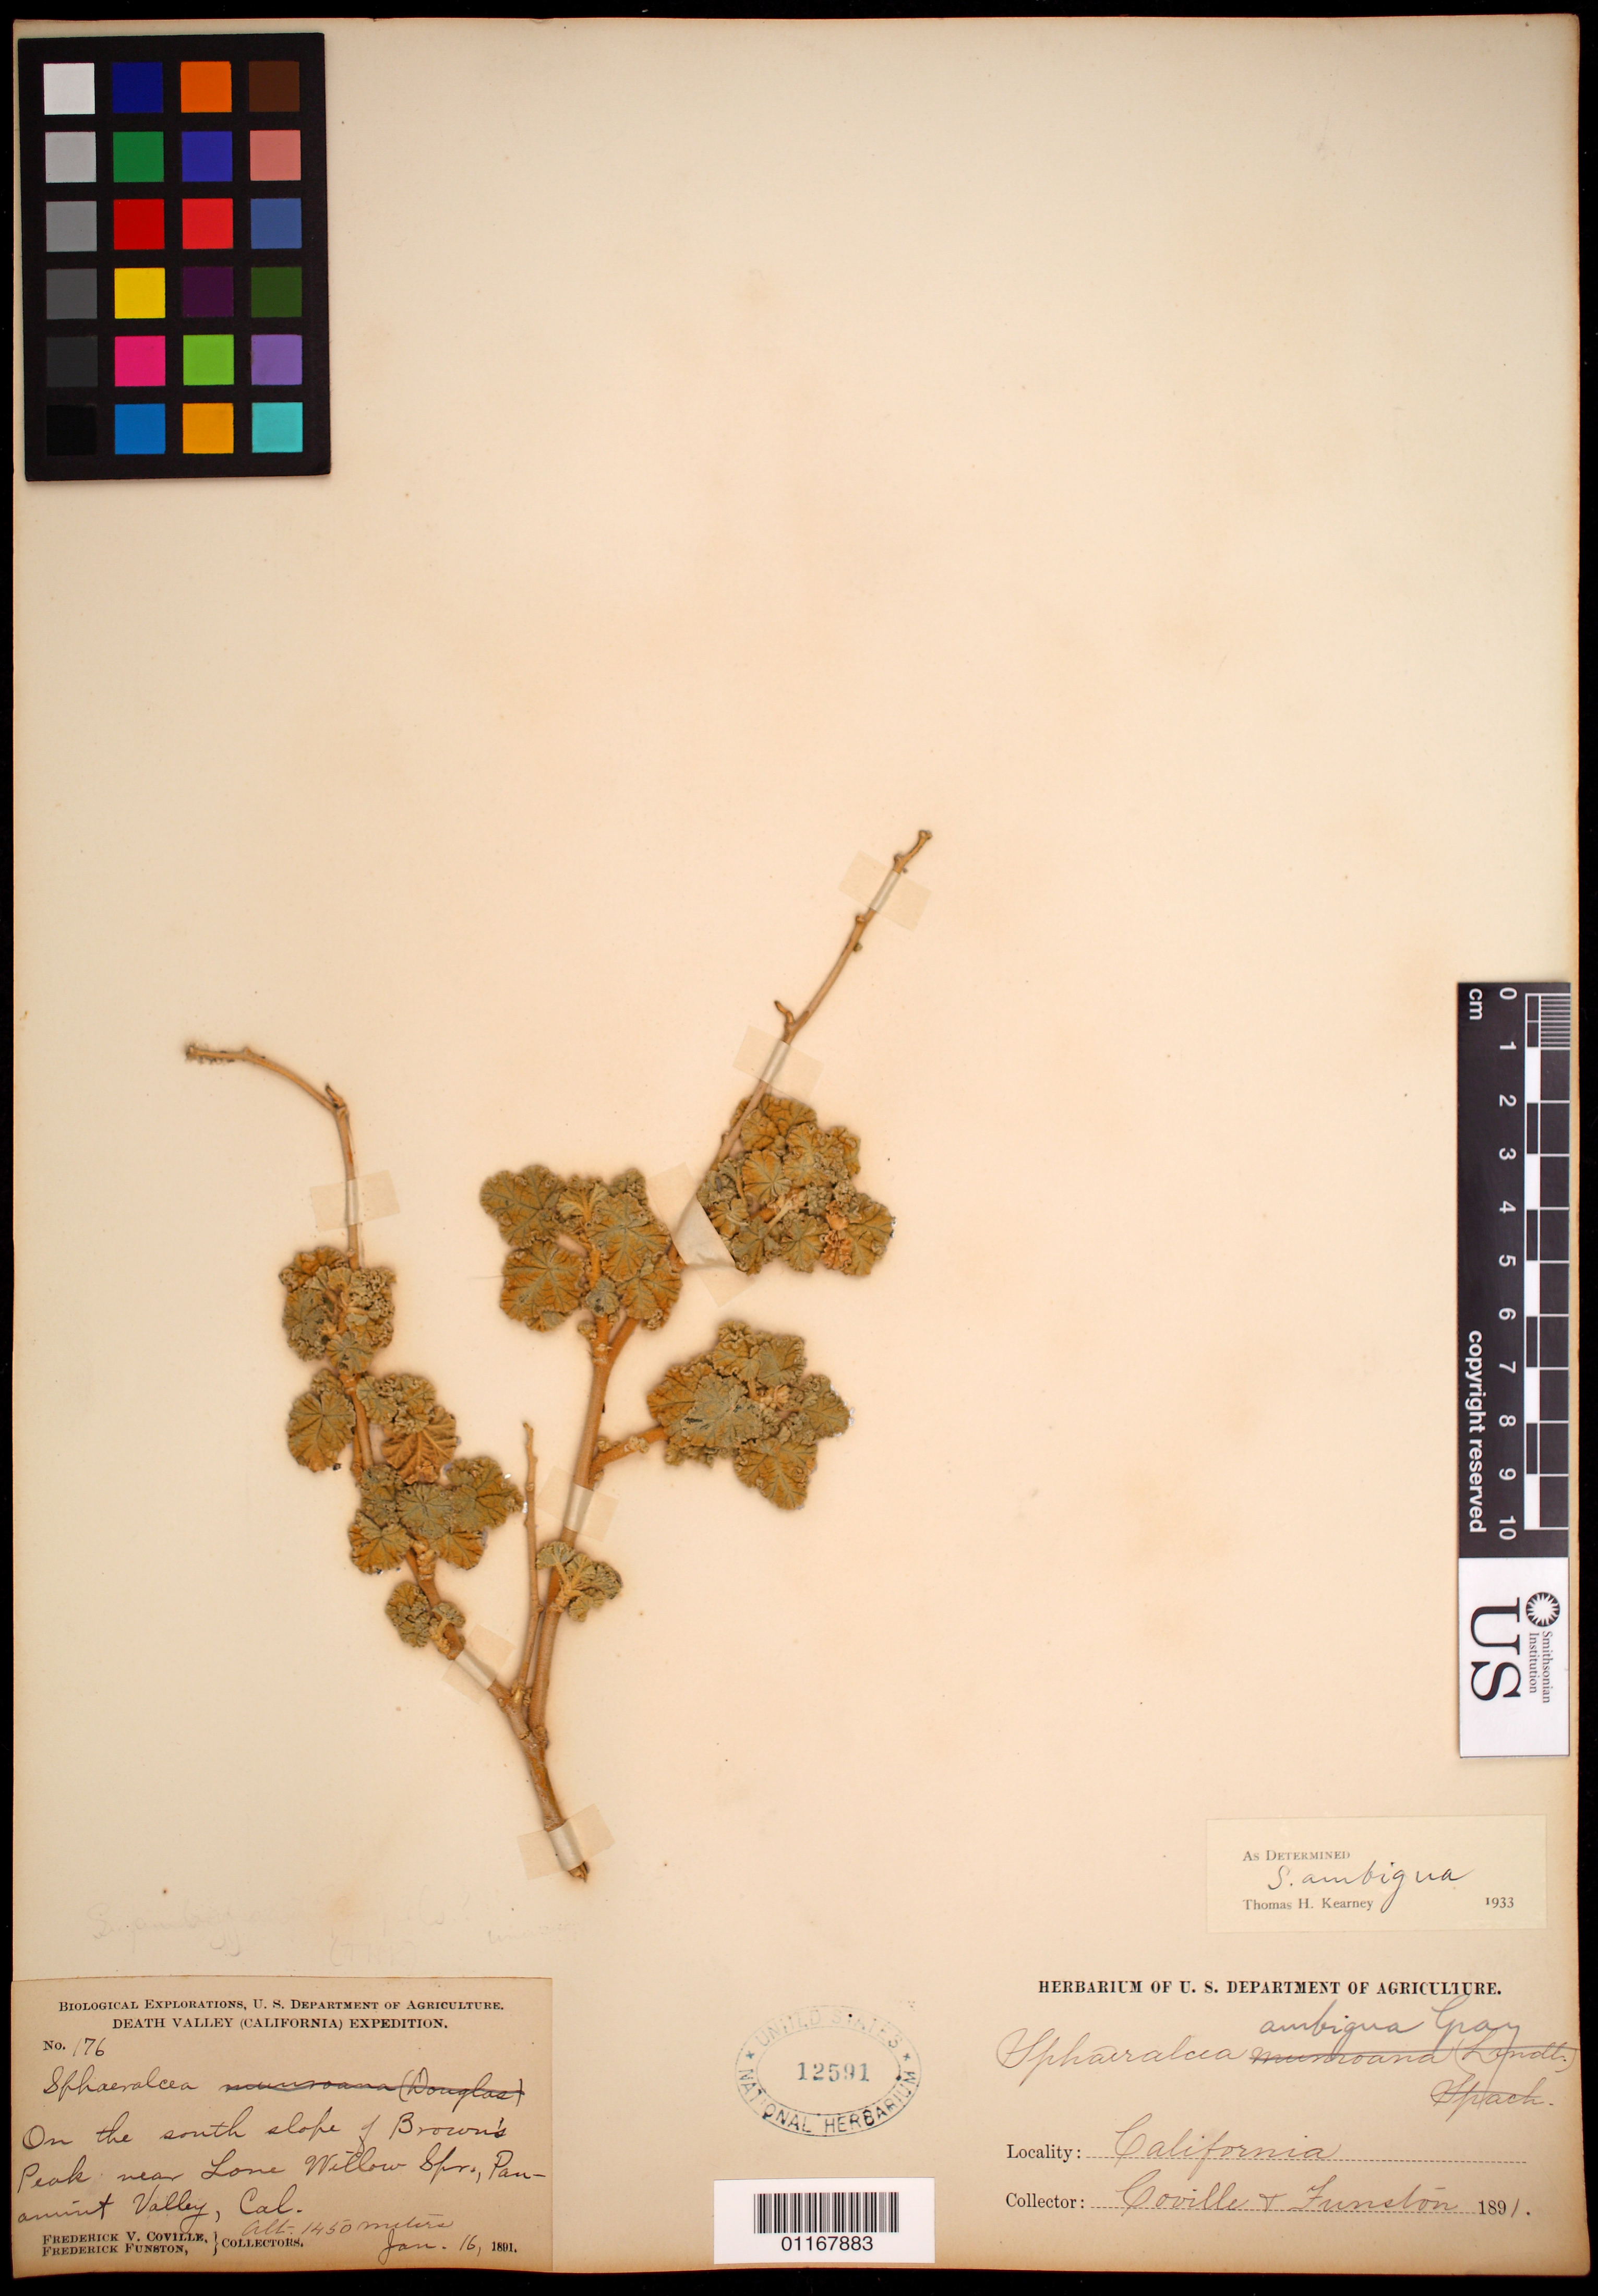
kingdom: Plantae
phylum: Tracheophyta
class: Magnoliopsida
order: Malvales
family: Malvaceae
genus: Sphaeralcea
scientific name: Sphaeralcea ambigua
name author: A. Gray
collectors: F. V. Coville & F. Funston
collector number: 176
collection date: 1891-01-16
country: United States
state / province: California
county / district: Inyo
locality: South slope of Brown's Peak near Lone Willow Spr.Panamint Valley.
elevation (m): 1450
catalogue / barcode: US 12591